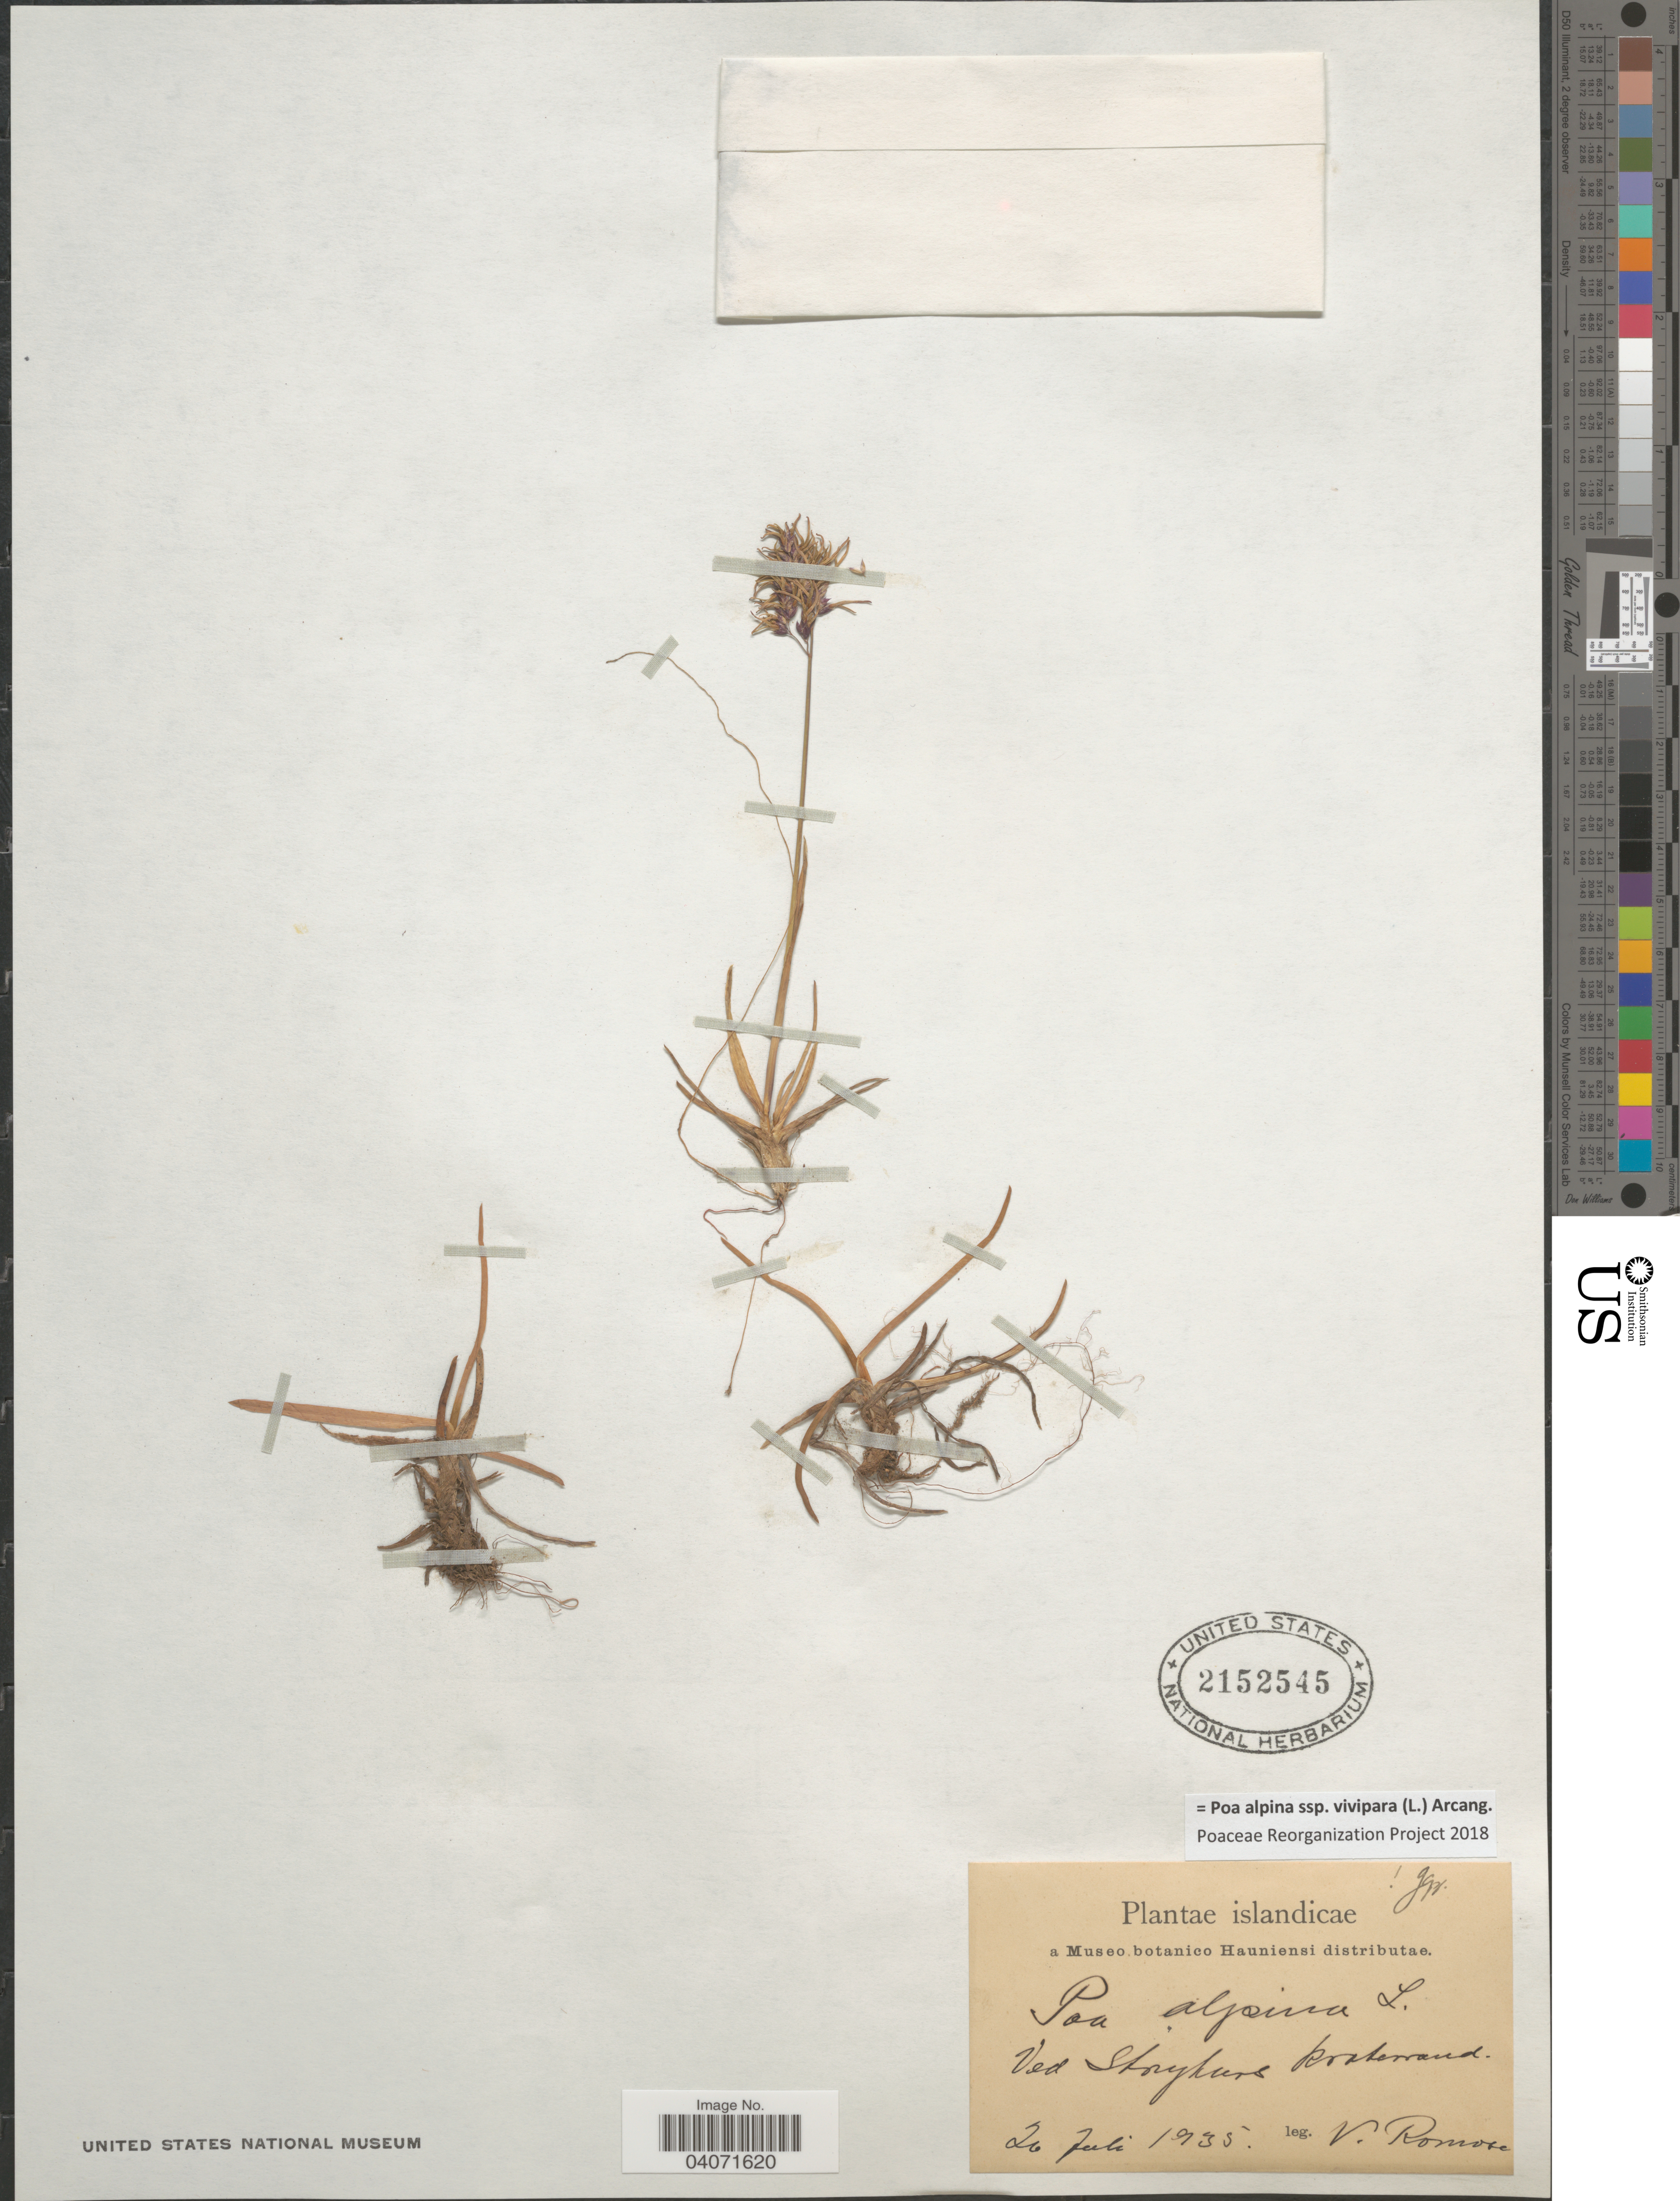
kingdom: Plantae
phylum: Tracheophyta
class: Liliopsida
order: Poales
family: Poaceae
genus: Poa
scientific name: Poa alpina subsp. vivipara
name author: (L.) Arcang.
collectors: V. Romose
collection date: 1935-07-20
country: Iceland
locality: Ved Storykuns kraterrand. [interpreted]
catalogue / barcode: US 2152545